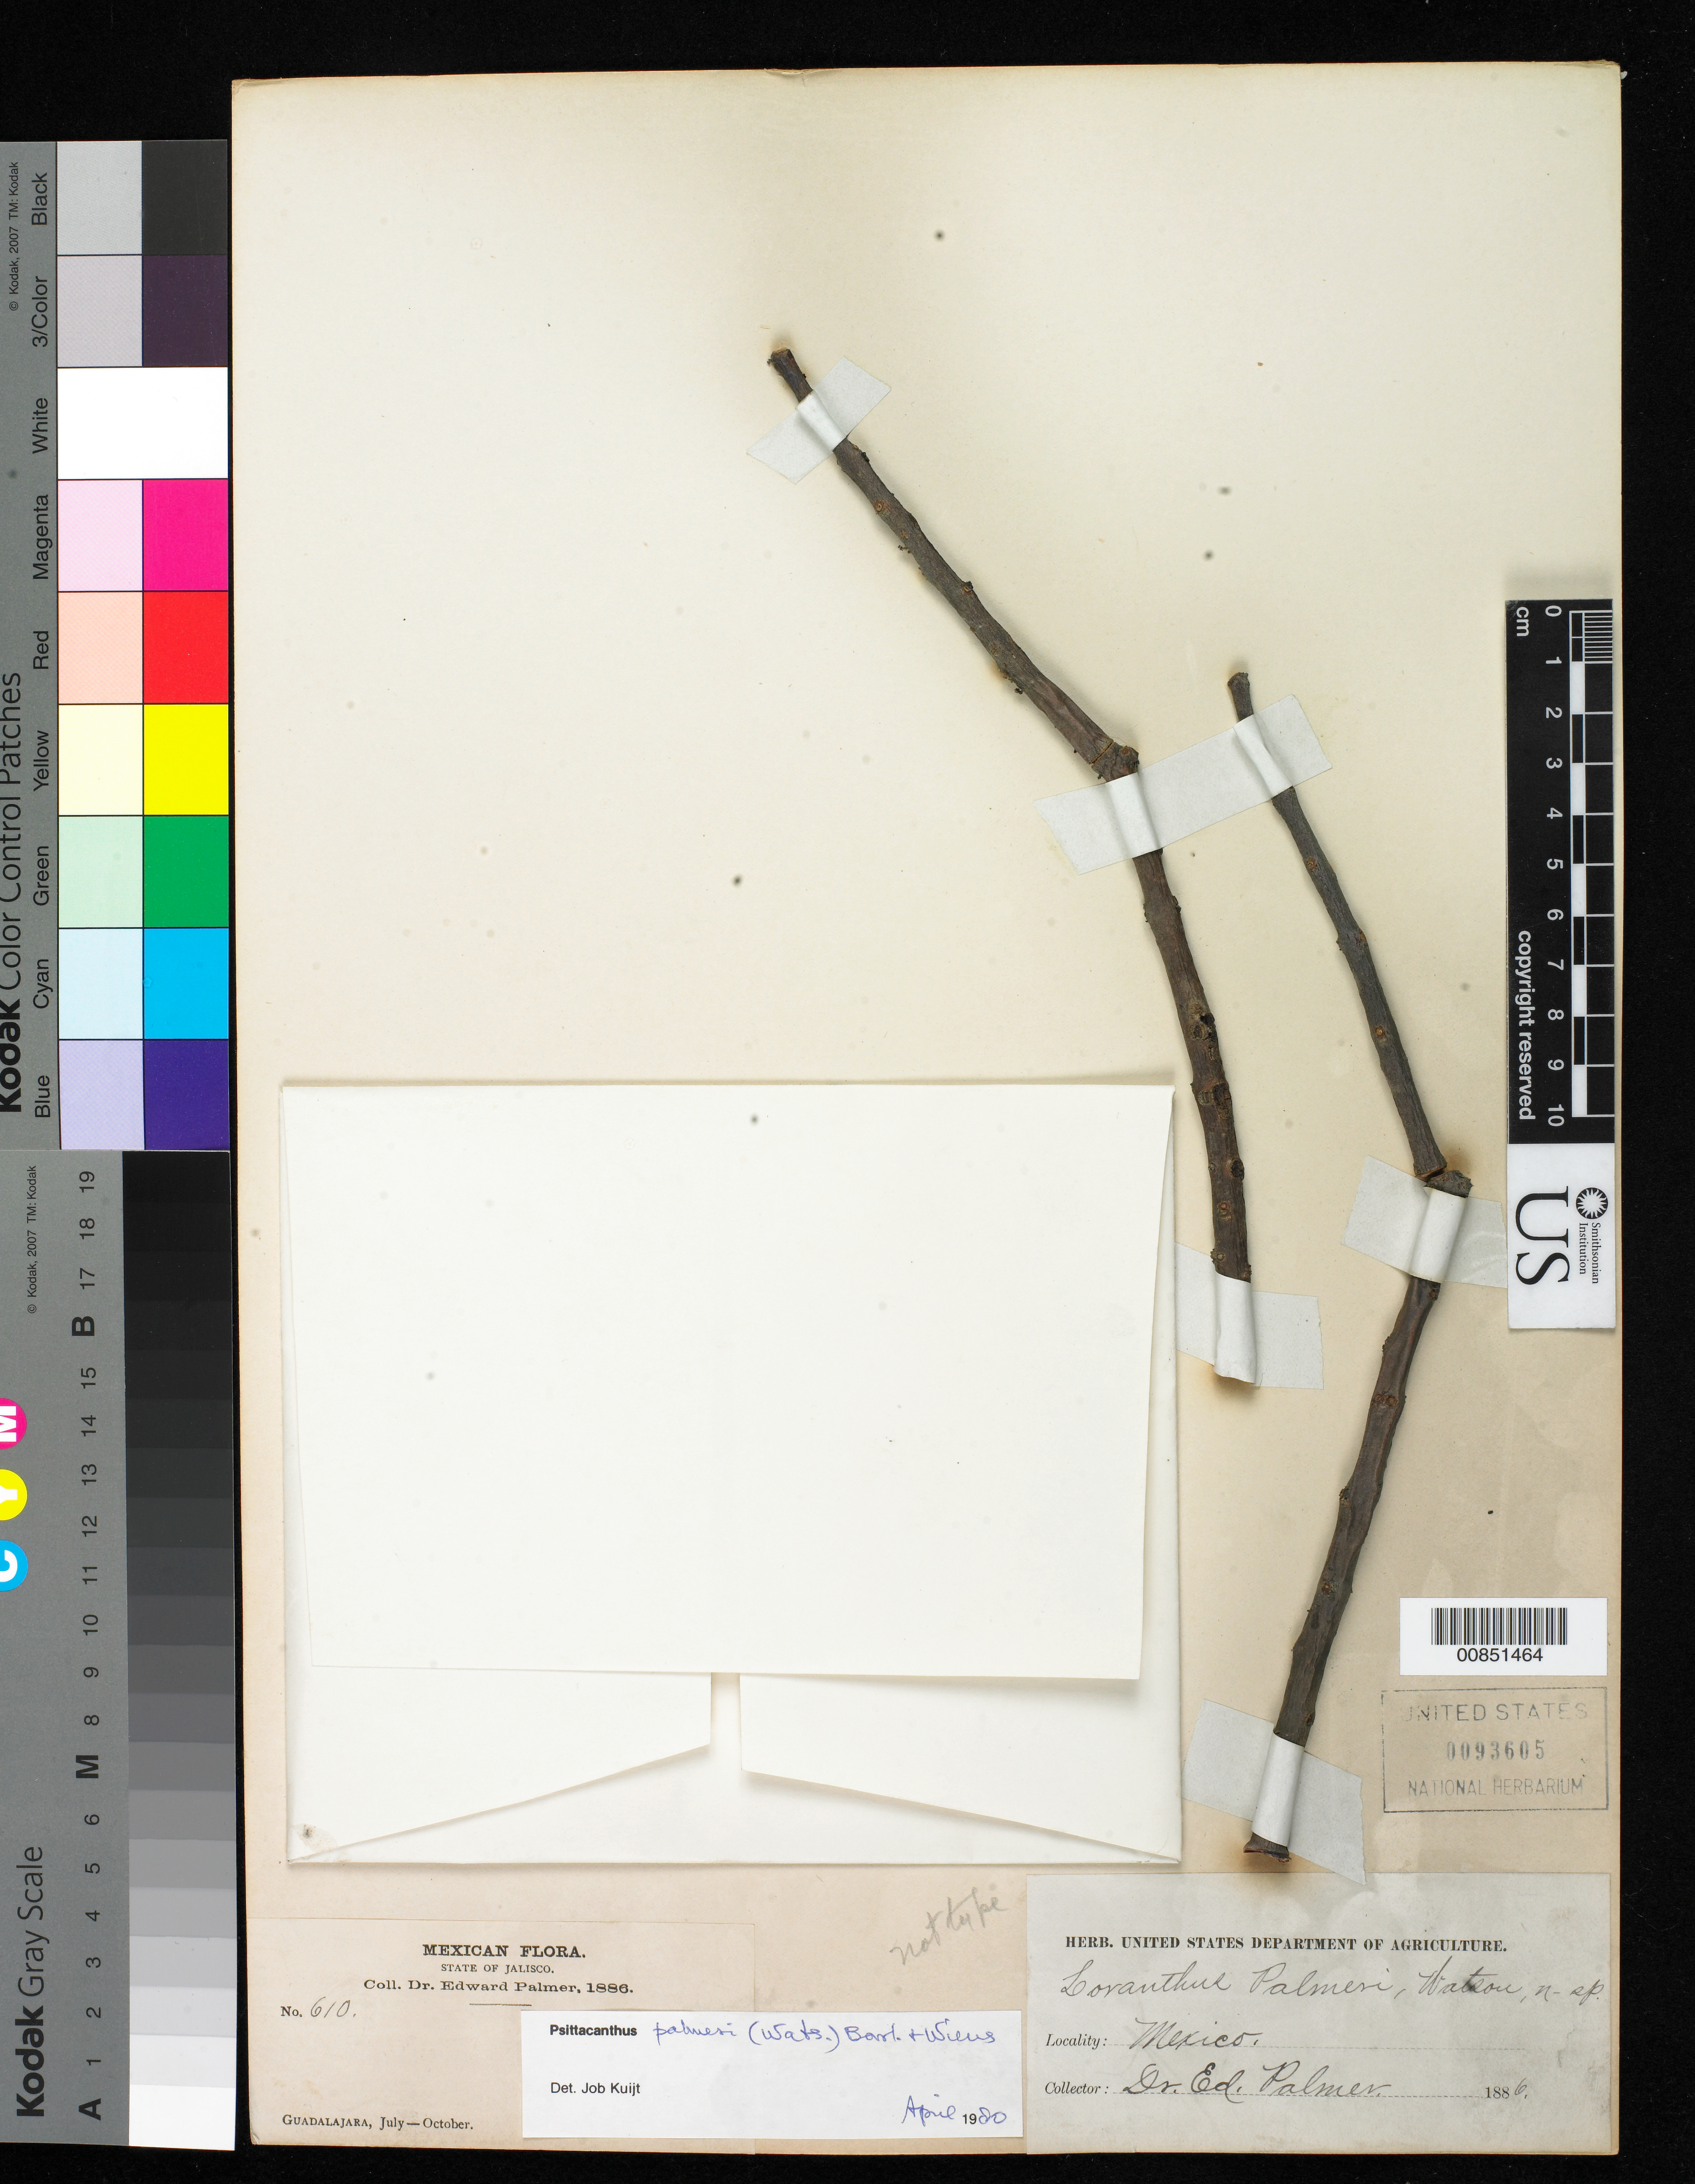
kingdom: Plantae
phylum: Tracheophyta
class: Magnoliopsida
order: Santalales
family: Loranthaceae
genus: Psittacanthus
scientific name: Psittacanthus palmeri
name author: (S. Watson) Barlow & Wiens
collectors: E. Palmer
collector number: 610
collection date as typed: Jul 1886 to -- Oct 1886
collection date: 1886-07/1886-10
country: Mexico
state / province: Jalisco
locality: Guadalajara, Jalisco.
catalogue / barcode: US 93605